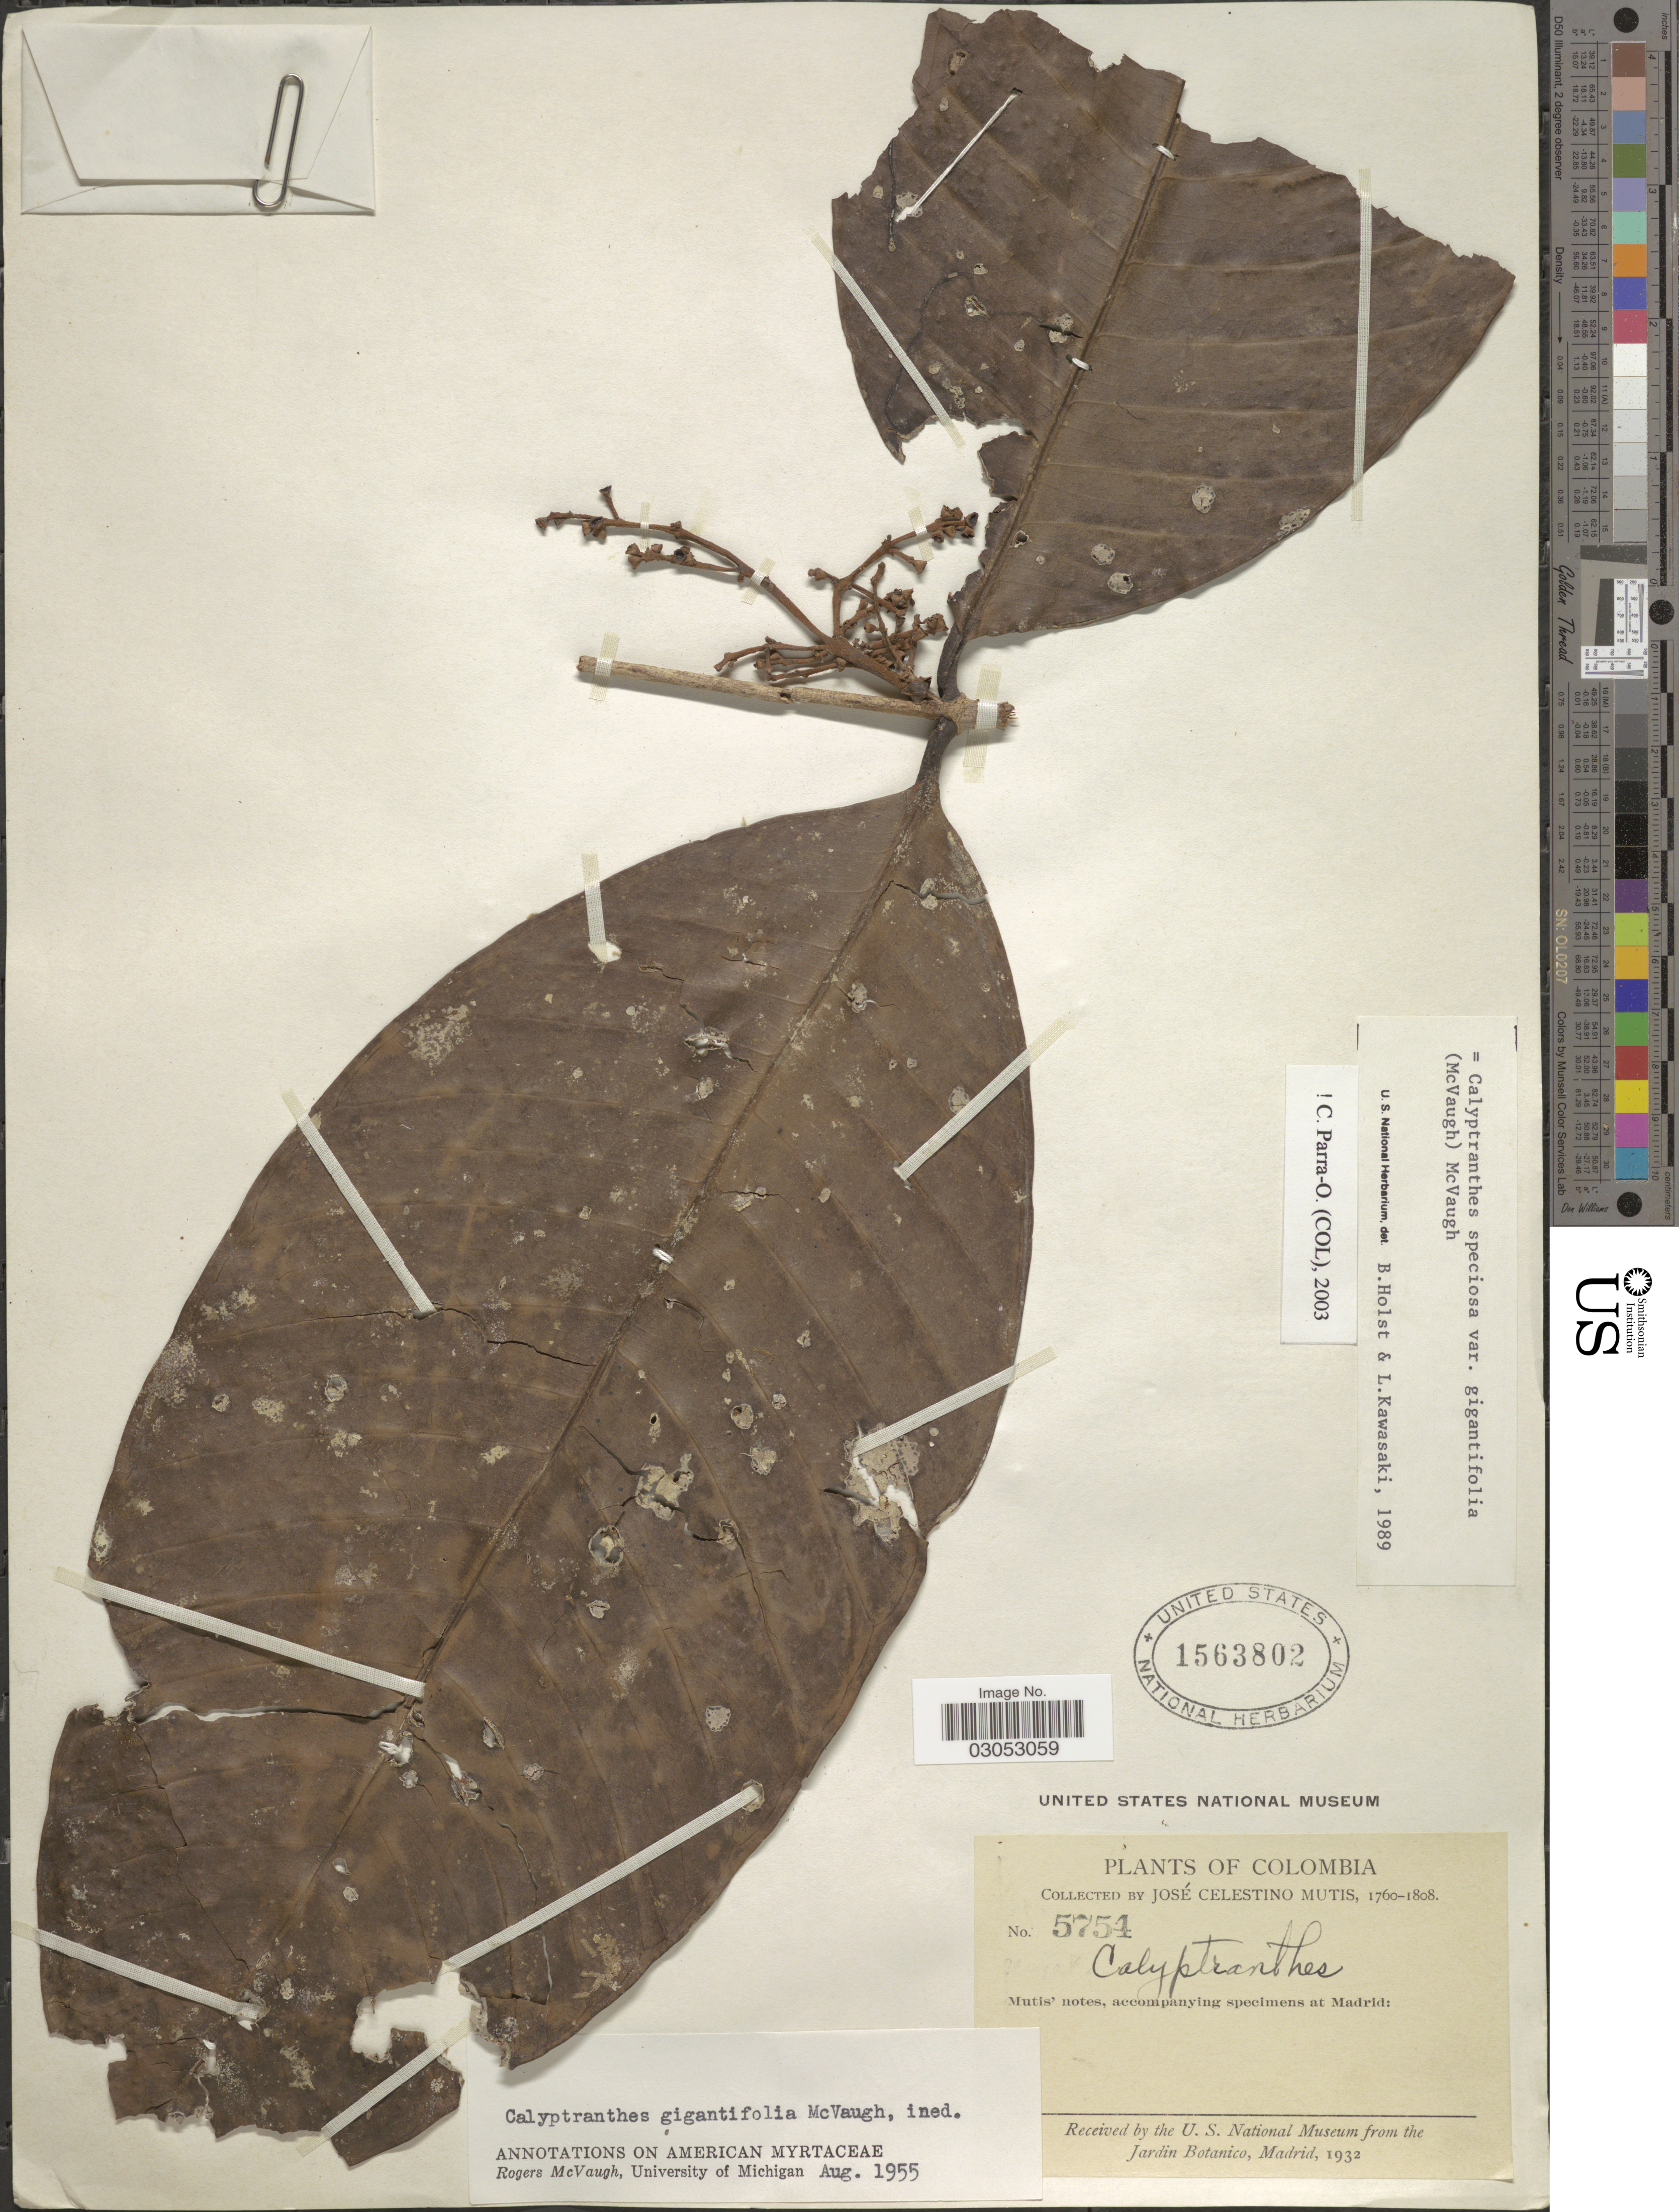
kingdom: Plantae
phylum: Tracheophyta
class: Magnoliopsida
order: Myrtales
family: Myrtaceae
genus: Myrcia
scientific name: Myrcia neospeciosa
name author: A.R. Lourenço & E. Lucas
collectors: J. C. B. Mutis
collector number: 5754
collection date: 1760/1808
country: Colombia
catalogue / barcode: US 1563802